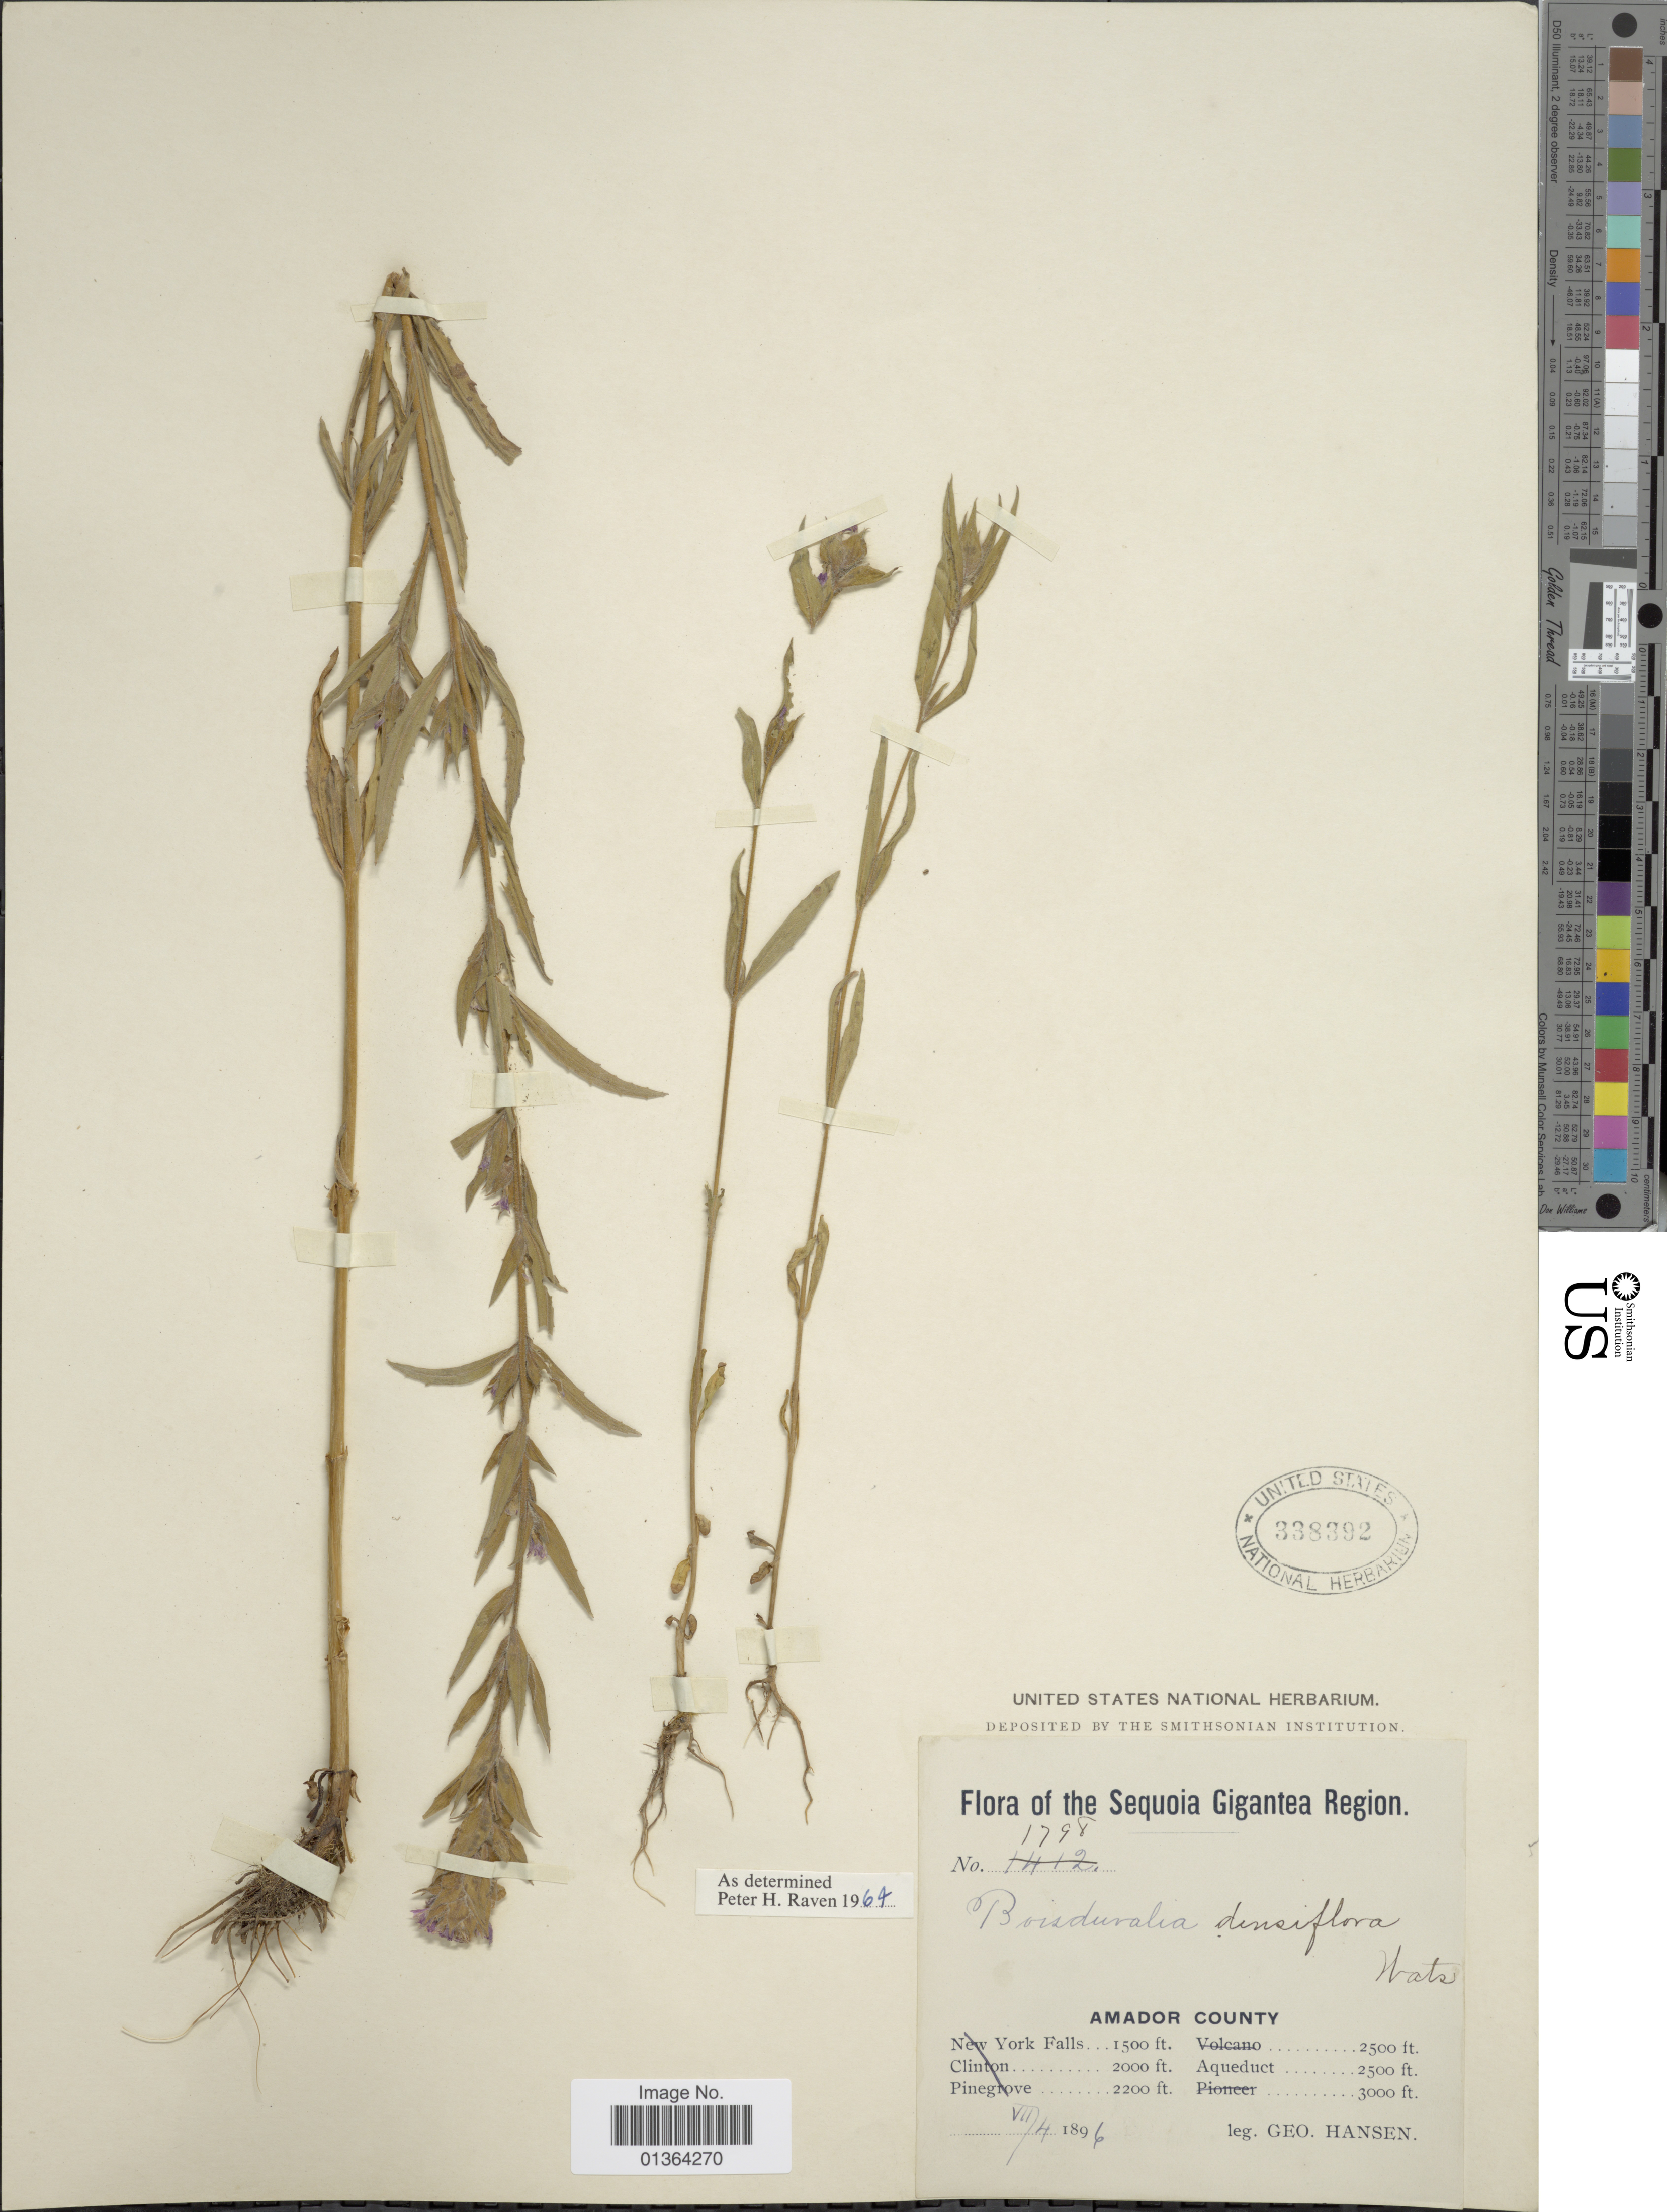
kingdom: Plantae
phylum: Tracheophyta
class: Magnoliopsida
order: Myrtales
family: Onagraceae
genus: Epilobium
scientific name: Epilobium densiflorum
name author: (Lindl.) Hoch & P.H. Raven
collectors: G. Hansen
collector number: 1798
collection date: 1896-07-04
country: United States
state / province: California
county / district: Amador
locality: Sequoia Gigantea Region. Amador County. Aqueduct.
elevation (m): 762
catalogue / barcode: US 338392